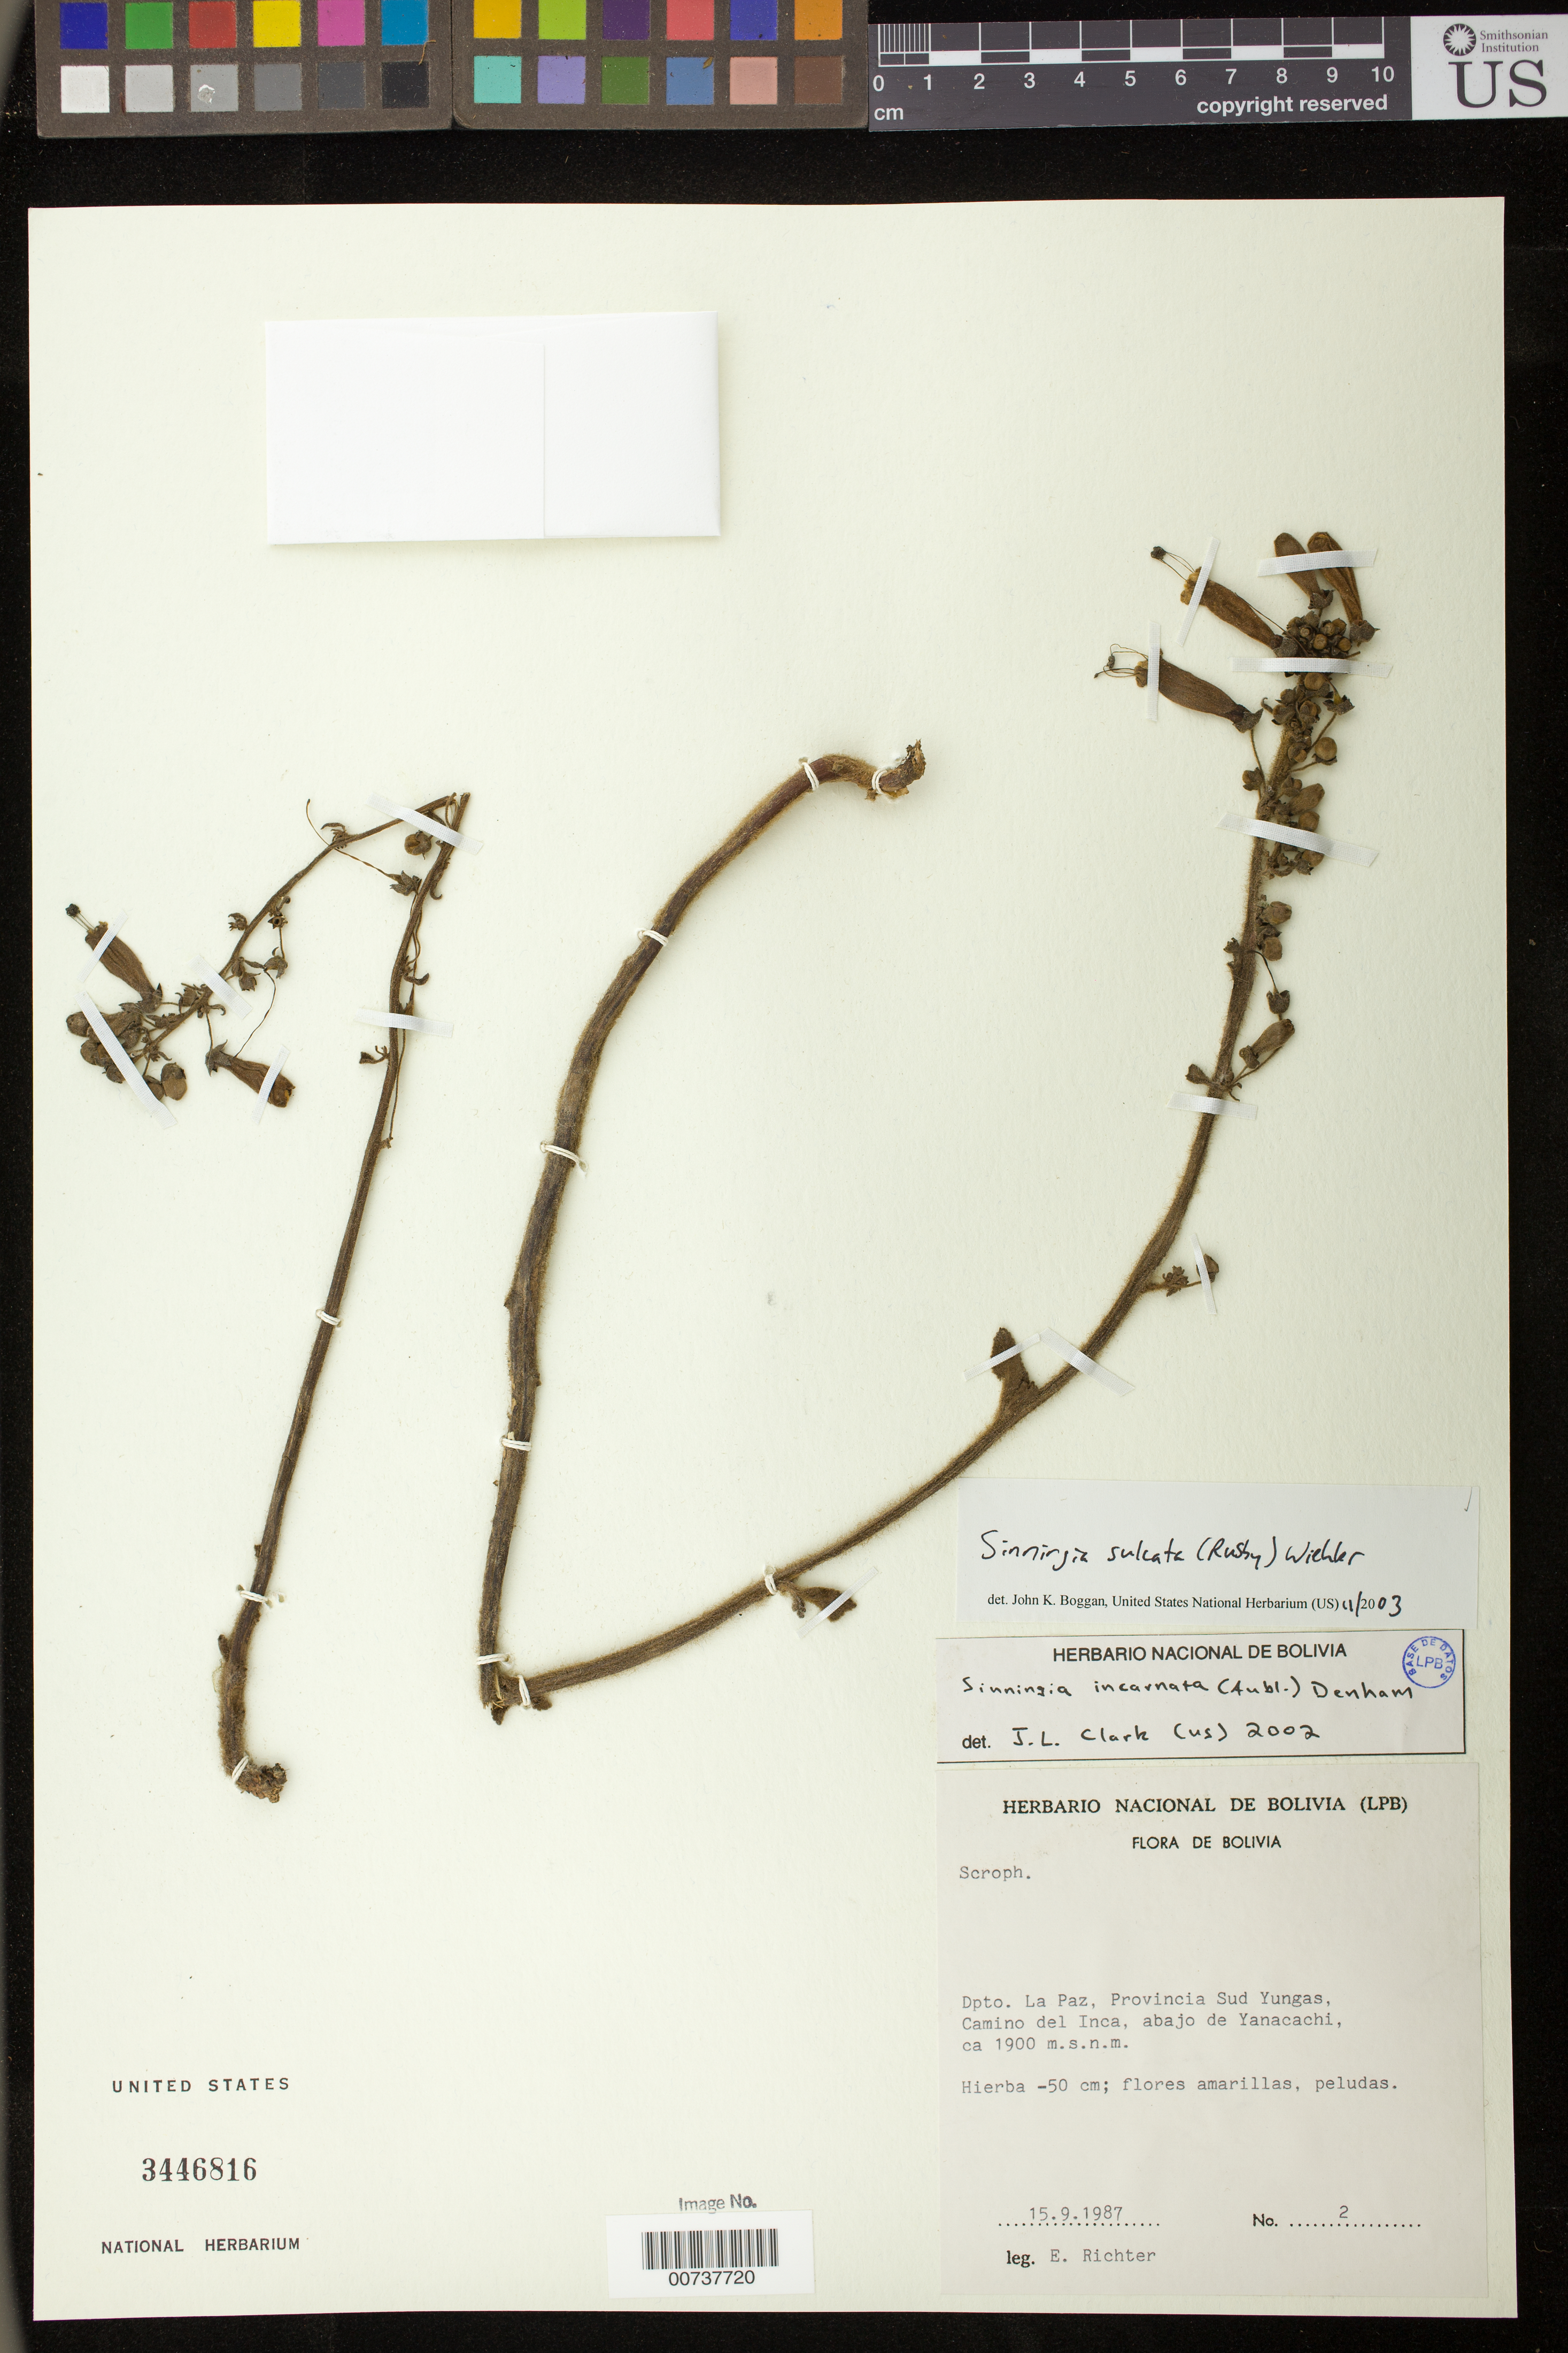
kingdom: Plantae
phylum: Tracheophyta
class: Magnoliopsida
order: Lamiales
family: Gesneriaceae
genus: Sinningia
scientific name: Sinningia sulcata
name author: (Rusby) Wiehler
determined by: Boggan, J. K., (US), NMNH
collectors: E. Richter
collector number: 2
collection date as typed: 15 Sep 1987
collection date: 1987-09-15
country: Bolivia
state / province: La Paz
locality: Prov. Sud Yungas, camino del Inca, abajo de Yanacachi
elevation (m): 1900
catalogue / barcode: US 3446816